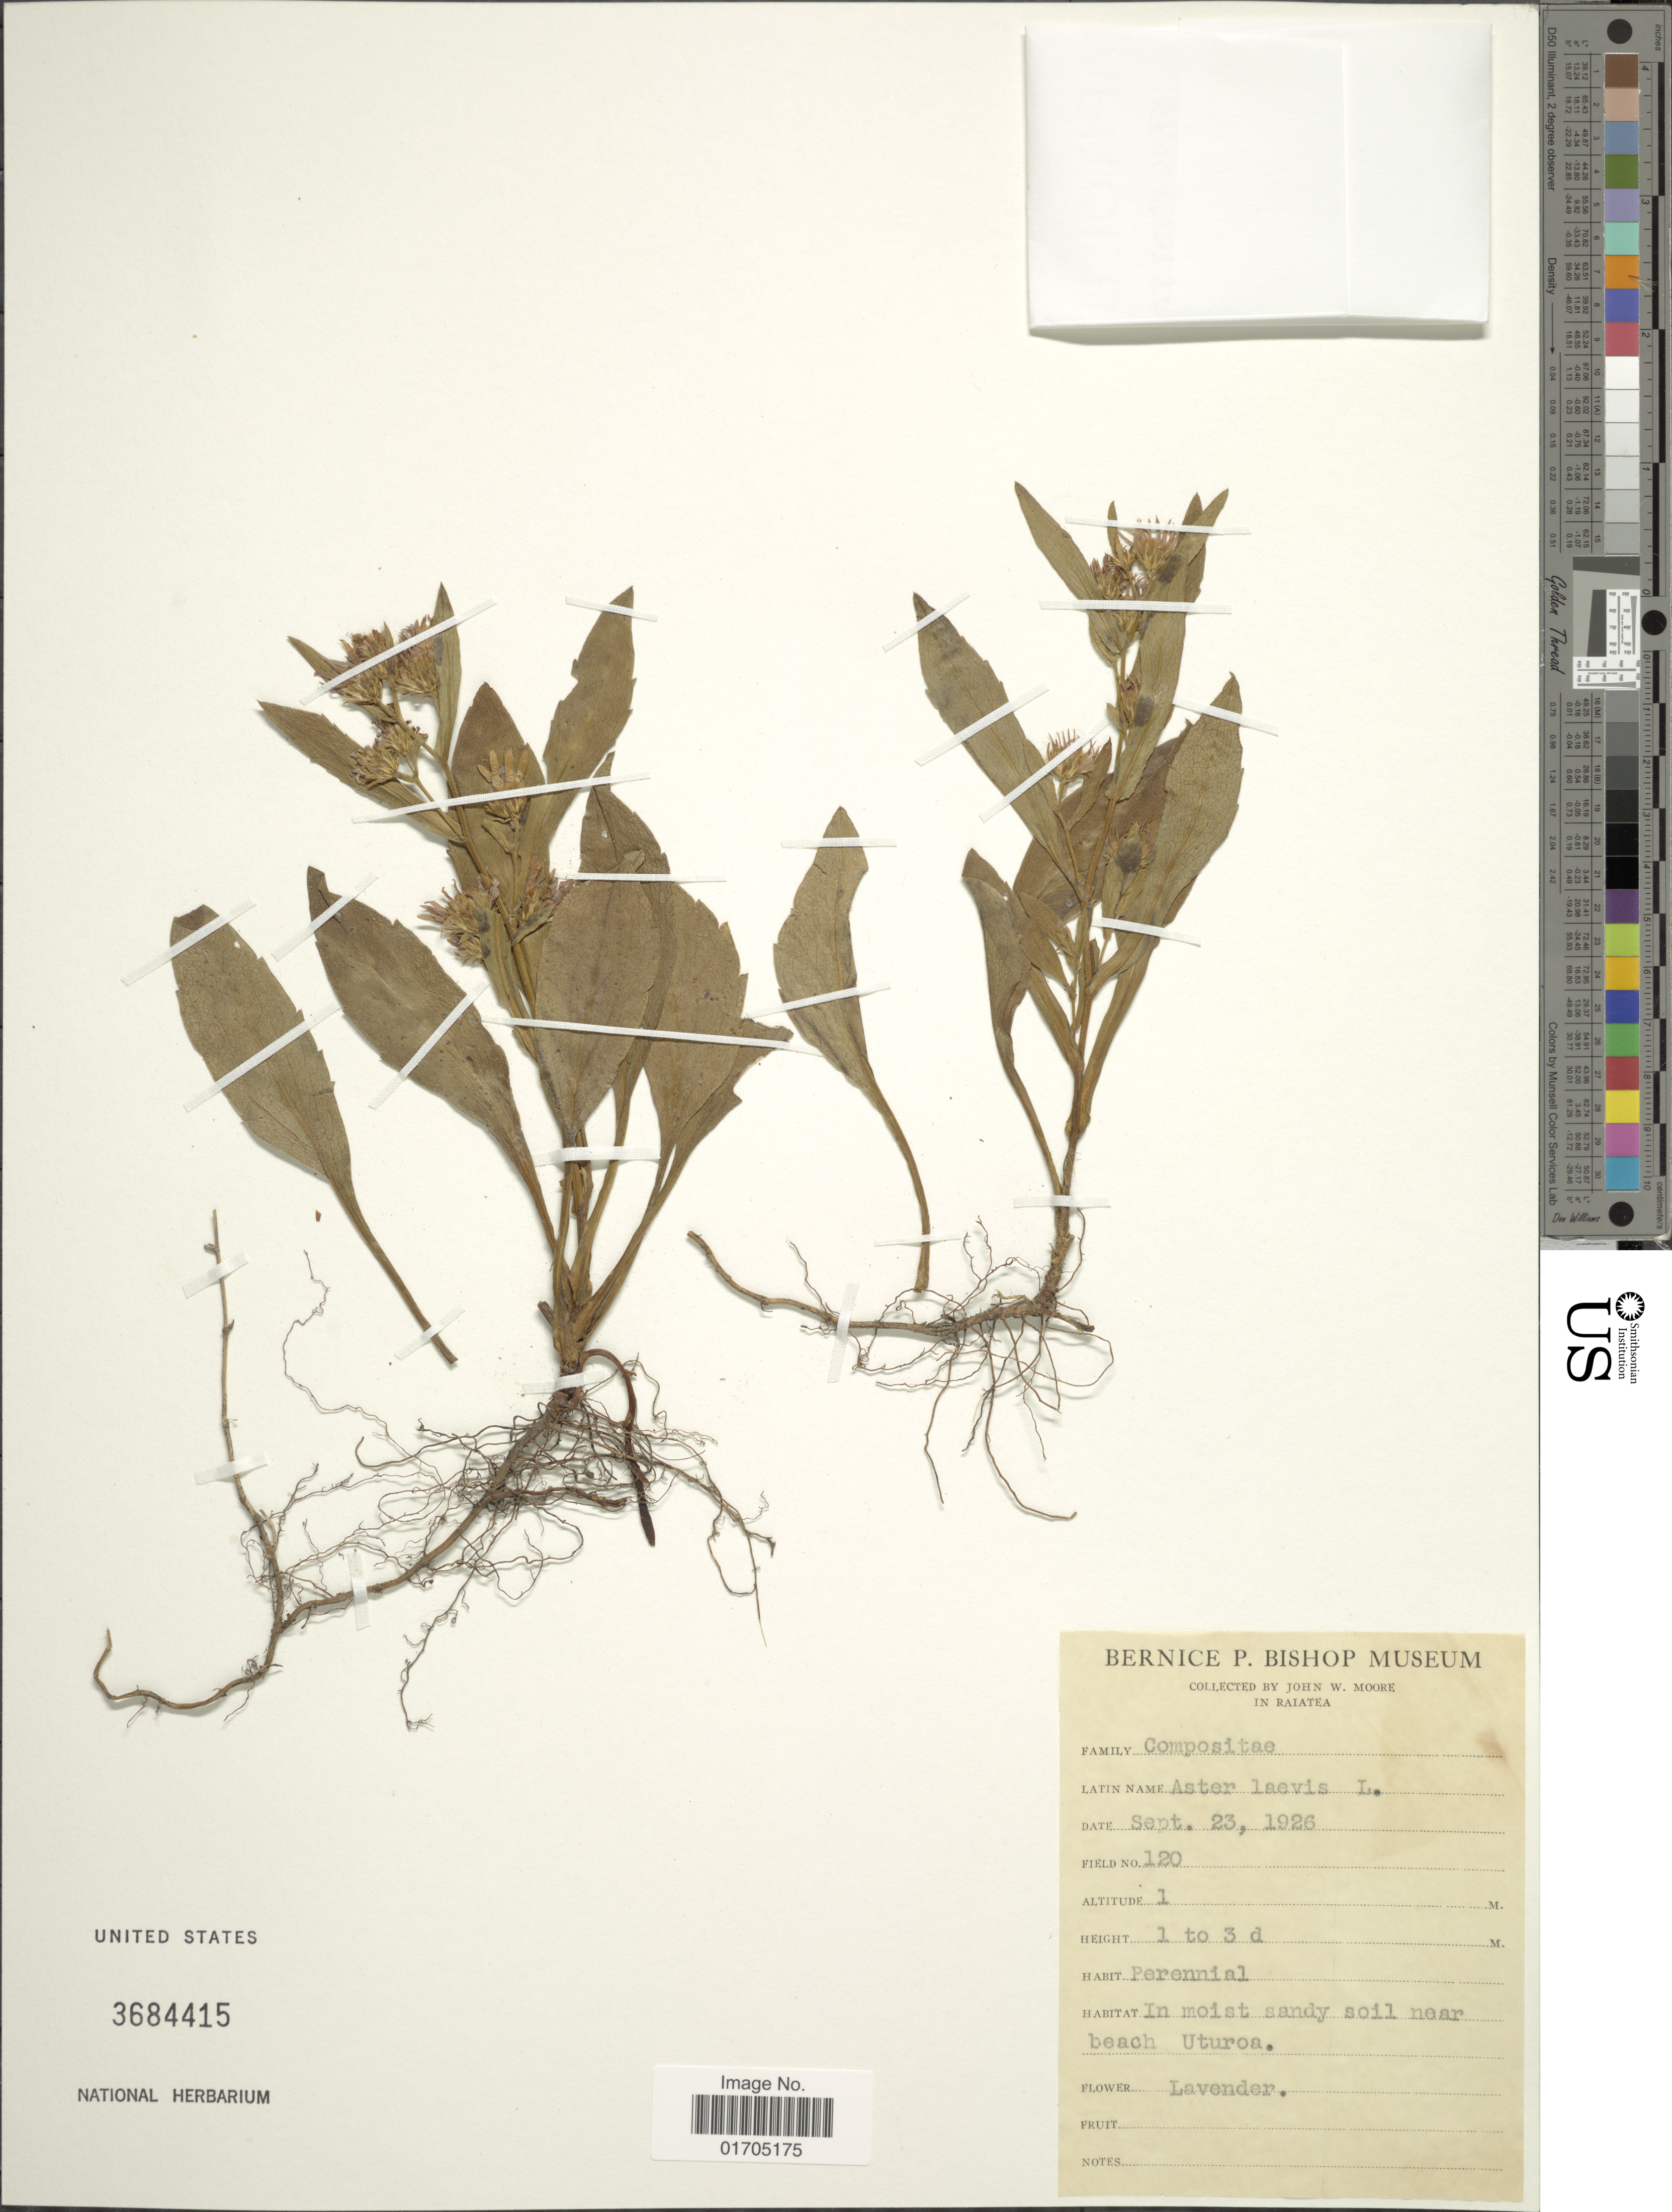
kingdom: Plantae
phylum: Tracheophyta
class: Magnoliopsida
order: Asterales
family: Asteraceae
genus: Symphyotrichum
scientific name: Symphyotrichum laeve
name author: (L.) Á. Löve & D. Löve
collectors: J. Moore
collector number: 120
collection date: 1926-09-23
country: French Polynesia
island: Raiatea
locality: In Raiatea, In moist sandy soil near beach Uturoa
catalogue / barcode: US 3684415